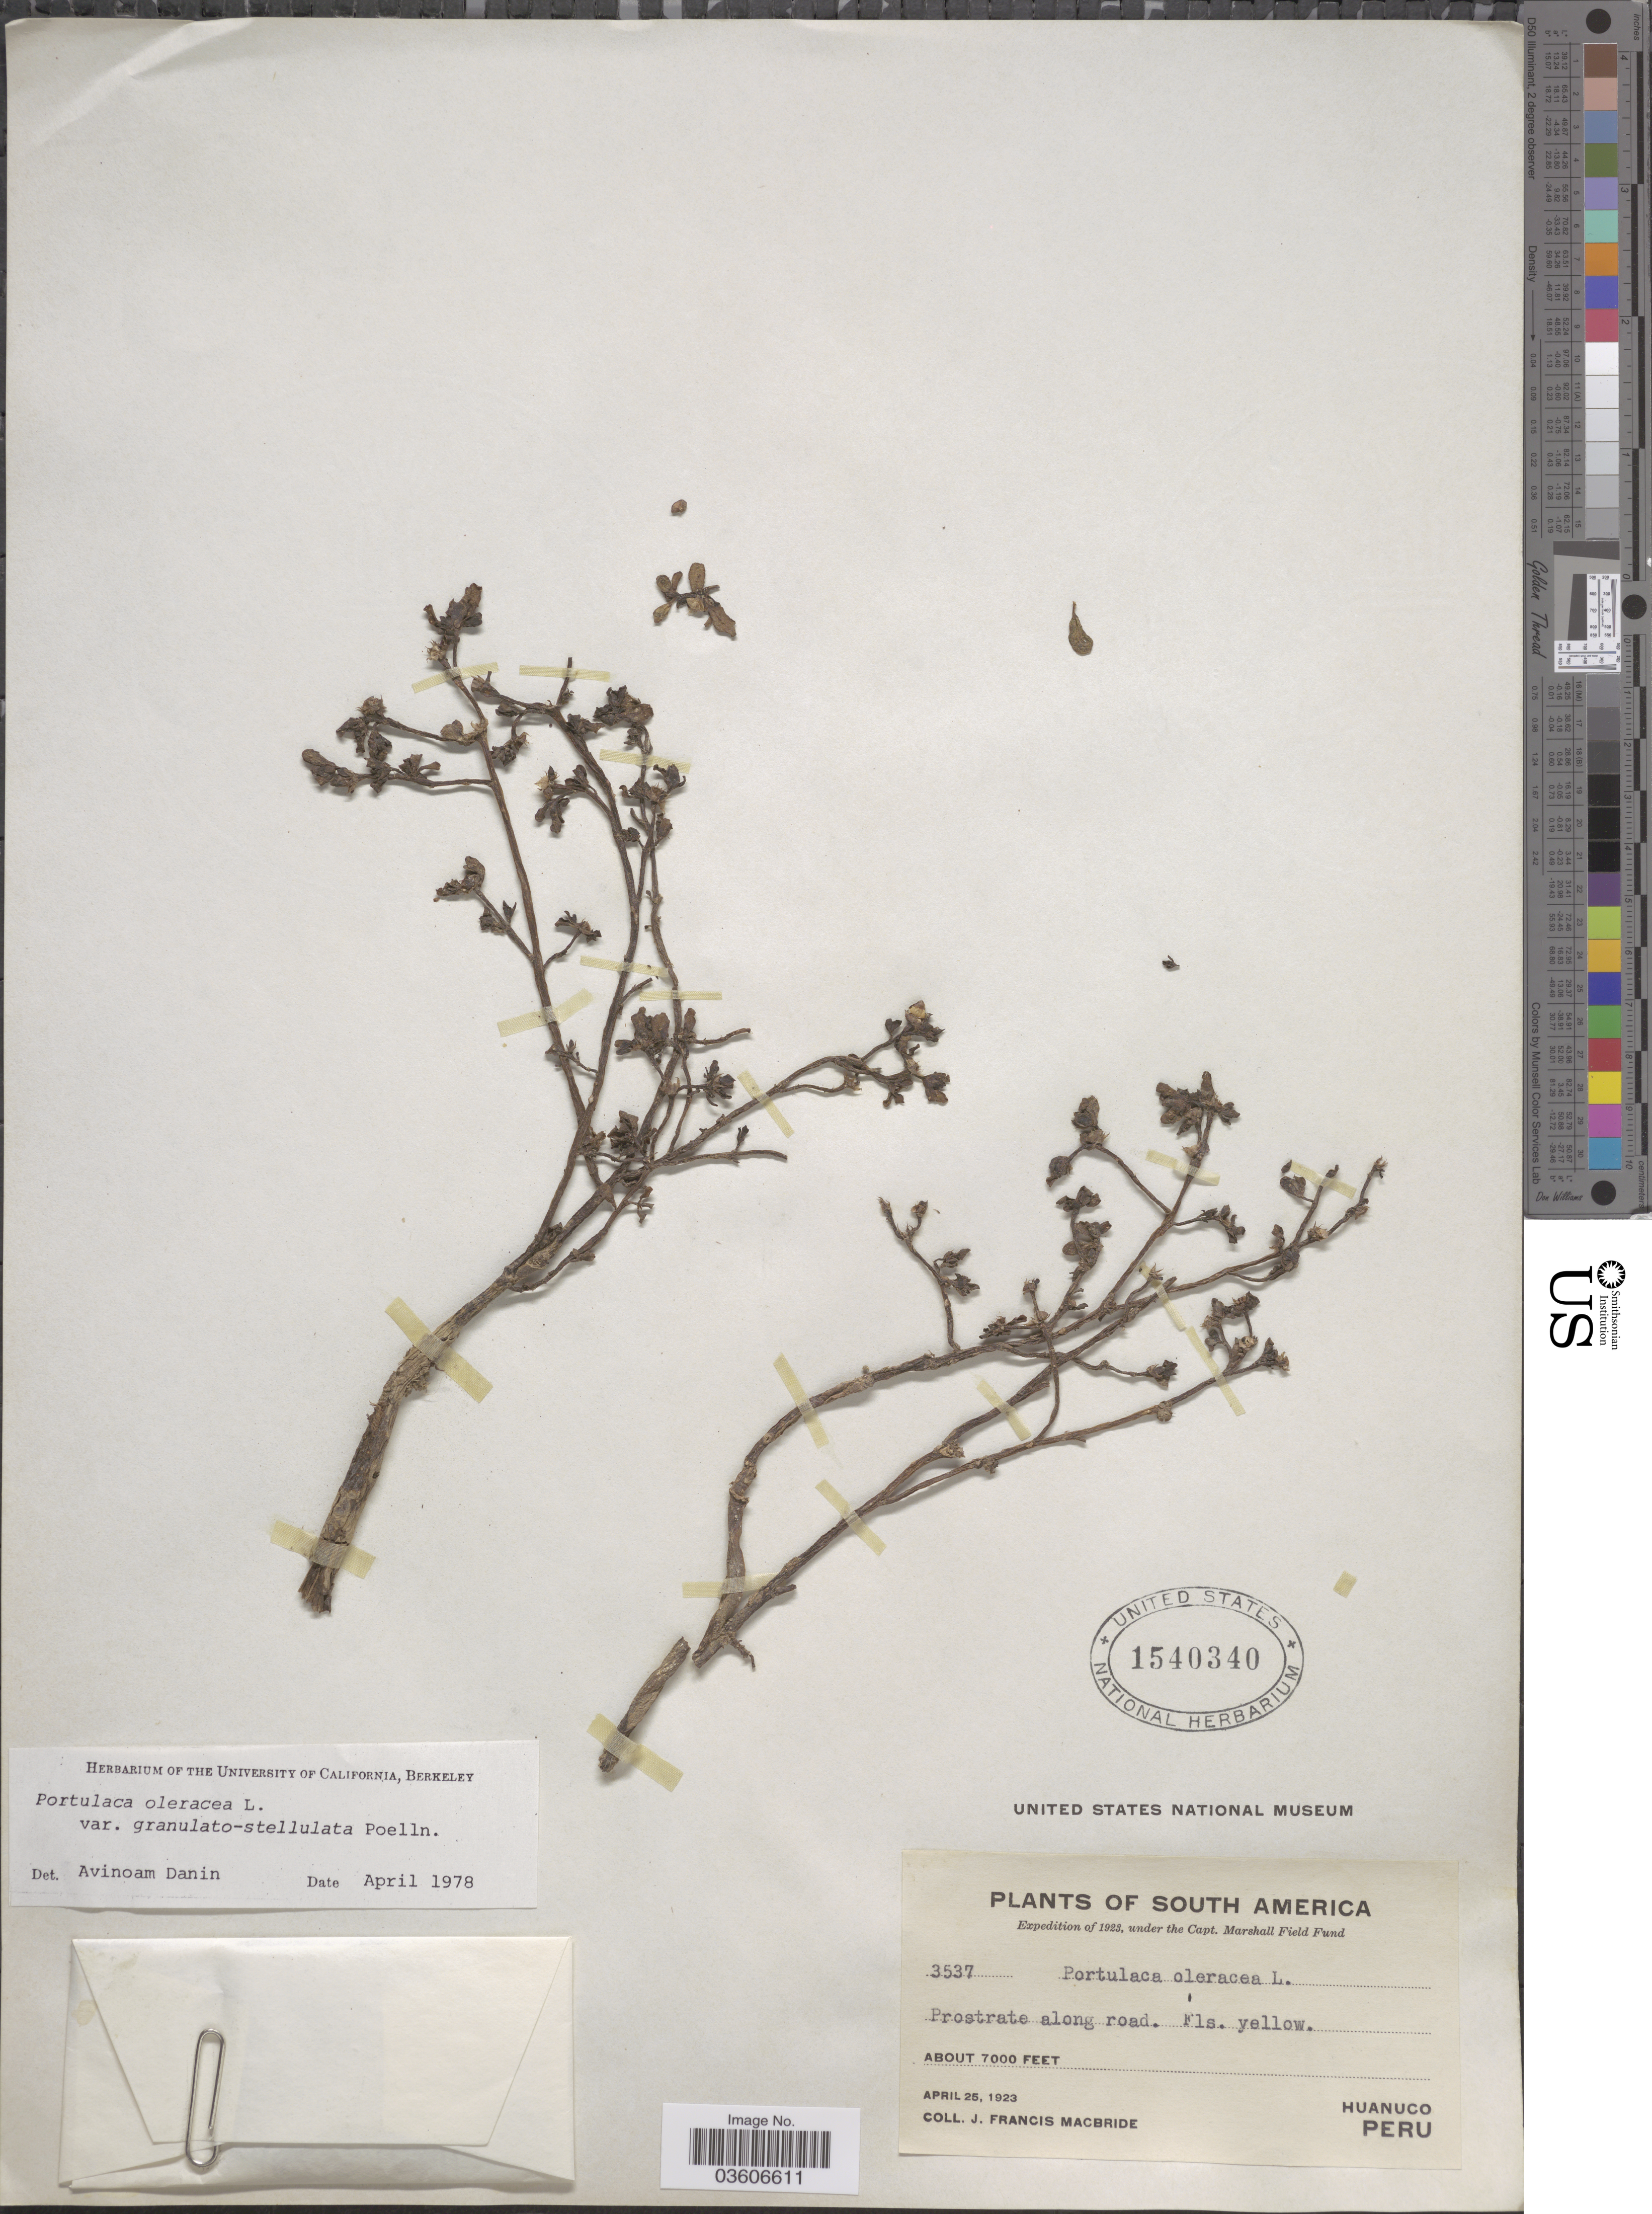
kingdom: Plantae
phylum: Tracheophyta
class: Magnoliopsida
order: Caryophyllales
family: Portulacaceae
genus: Portulaca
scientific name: Portulaca oleracea var. granulatostellulata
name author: Poelln.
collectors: J. F. Macbride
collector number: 3537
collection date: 1923-04-25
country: Peru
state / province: Huánuco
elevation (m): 2134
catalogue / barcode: US 1540340